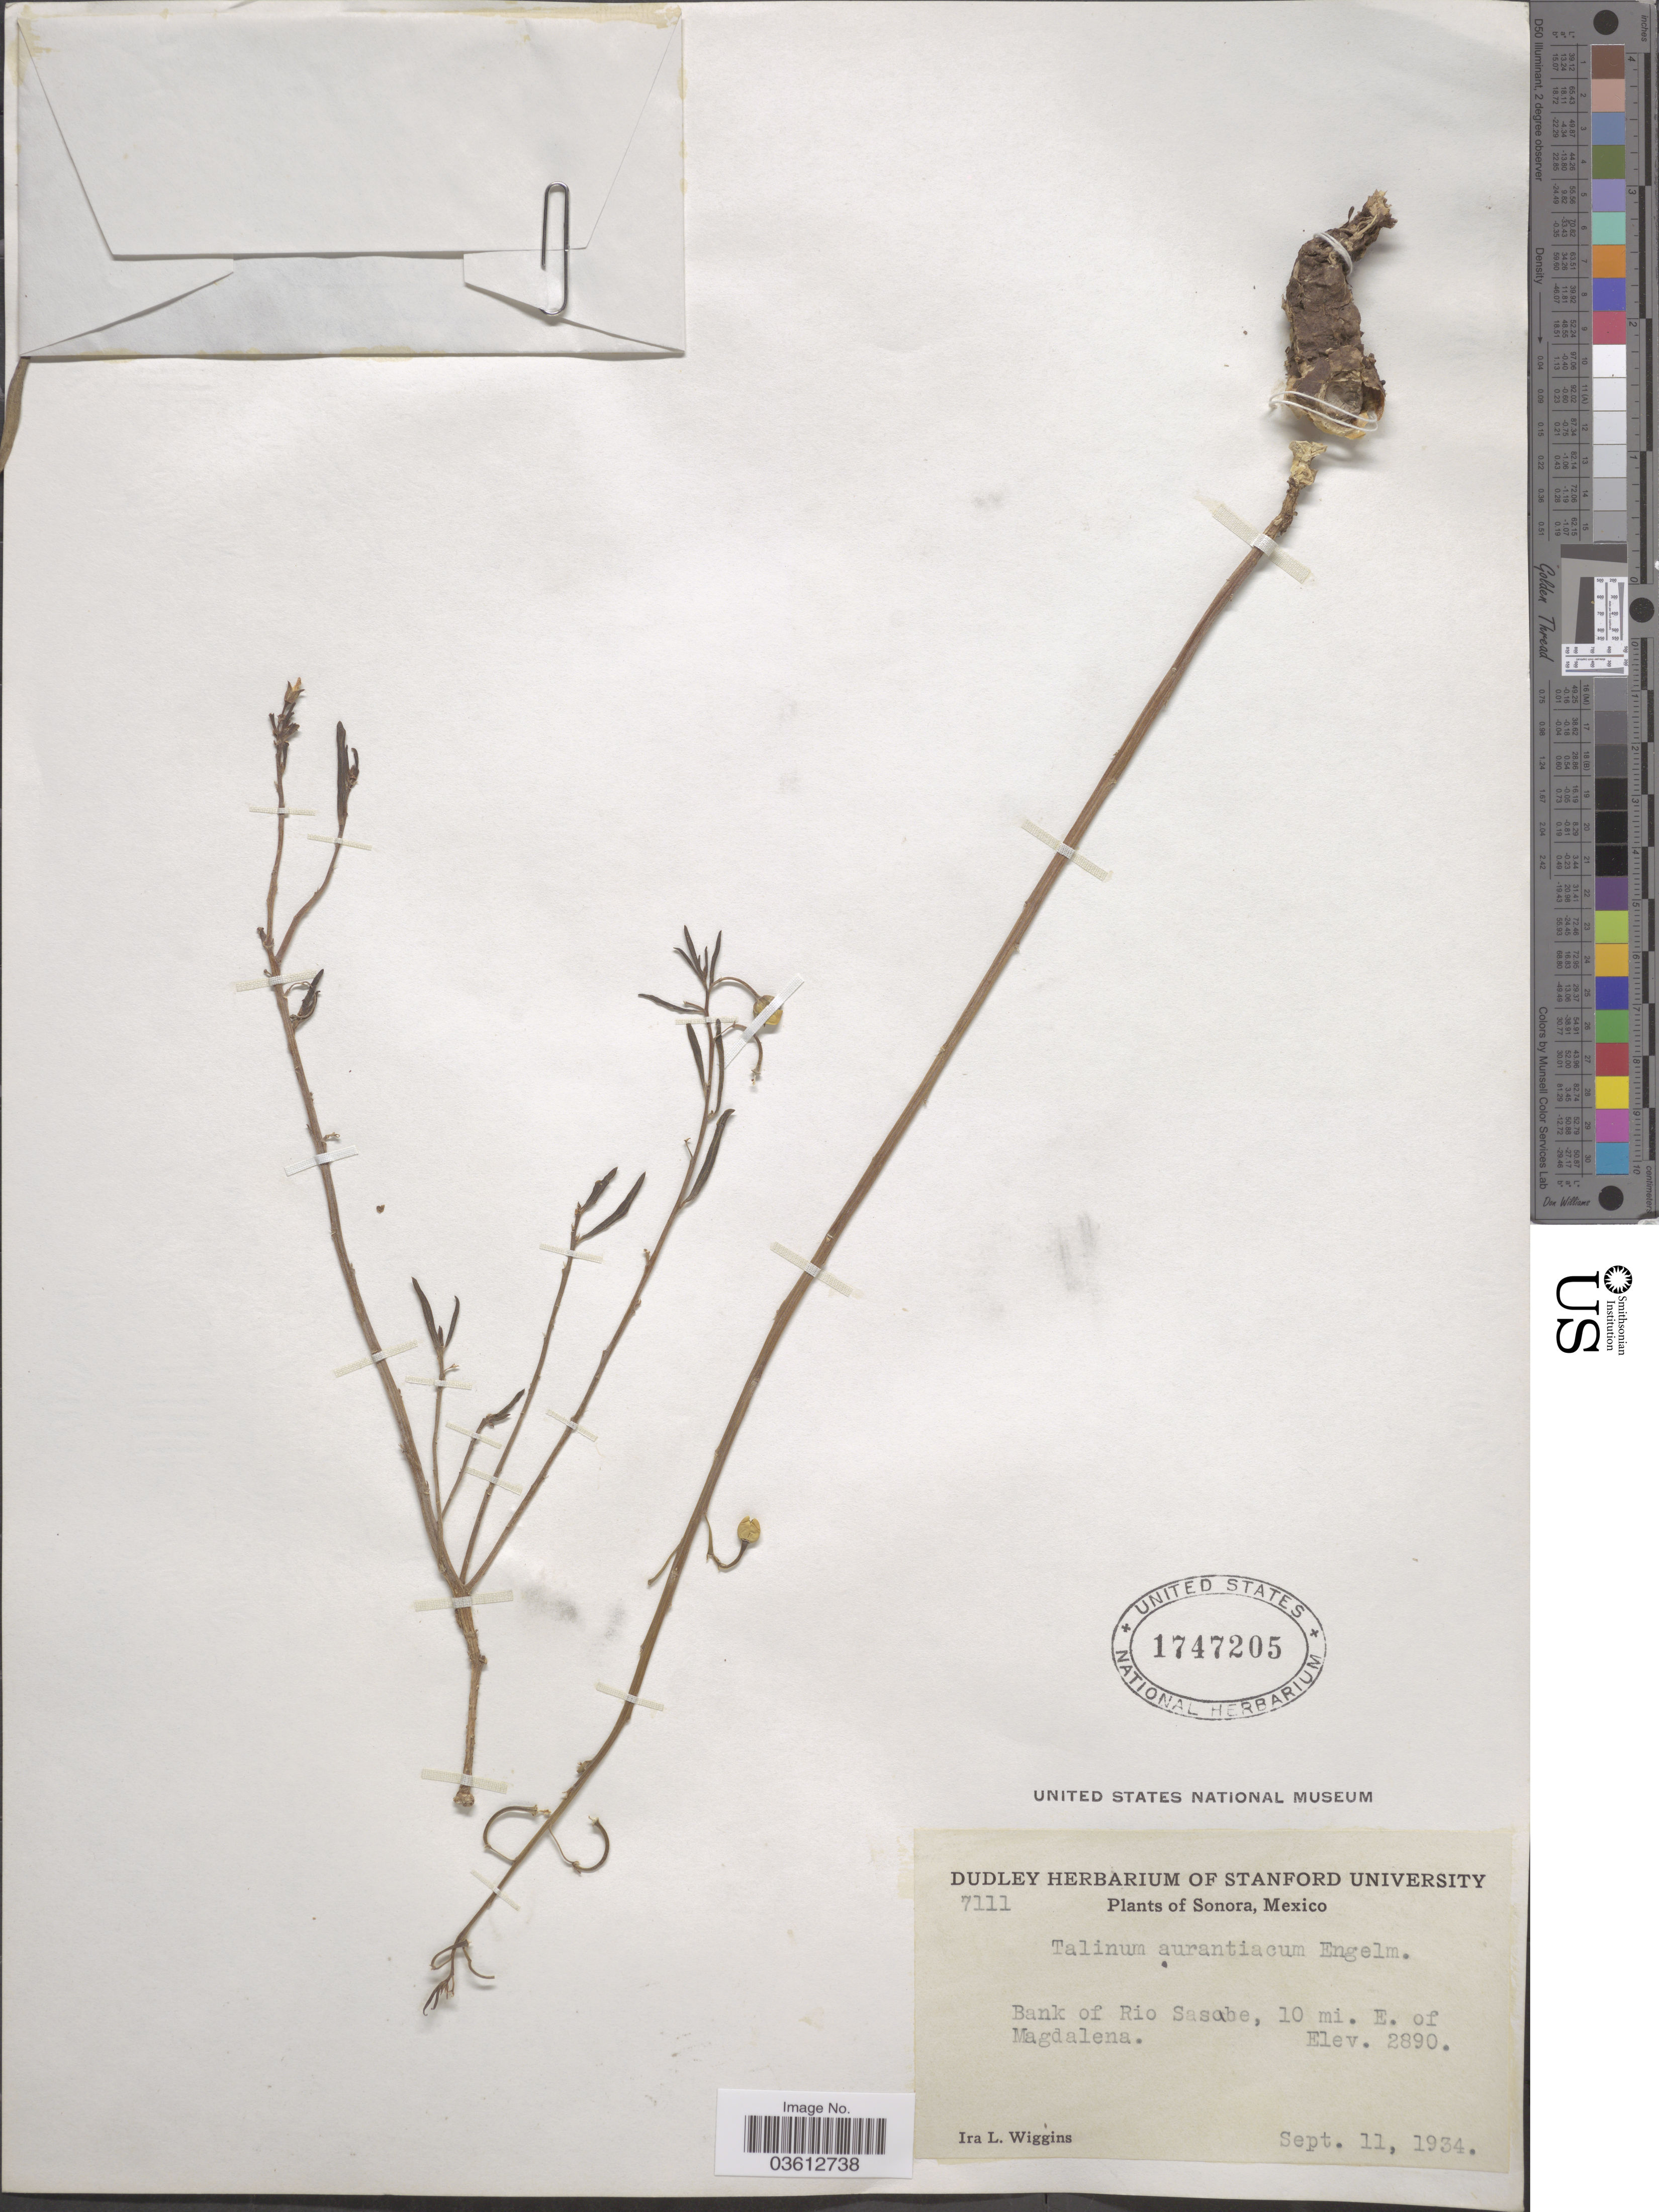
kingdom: Plantae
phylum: Tracheophyta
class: Magnoliopsida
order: Caryophyllales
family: Talinaceae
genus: Talinum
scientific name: Talinum aurantiacum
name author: Engelm. in A. Gray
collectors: I. L. Wiggins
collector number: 7111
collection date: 1934-09-11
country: Mexico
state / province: Sonora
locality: Bank of Rio Sasabe, 10 mi. E. of Magdalena.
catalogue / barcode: US 1747205